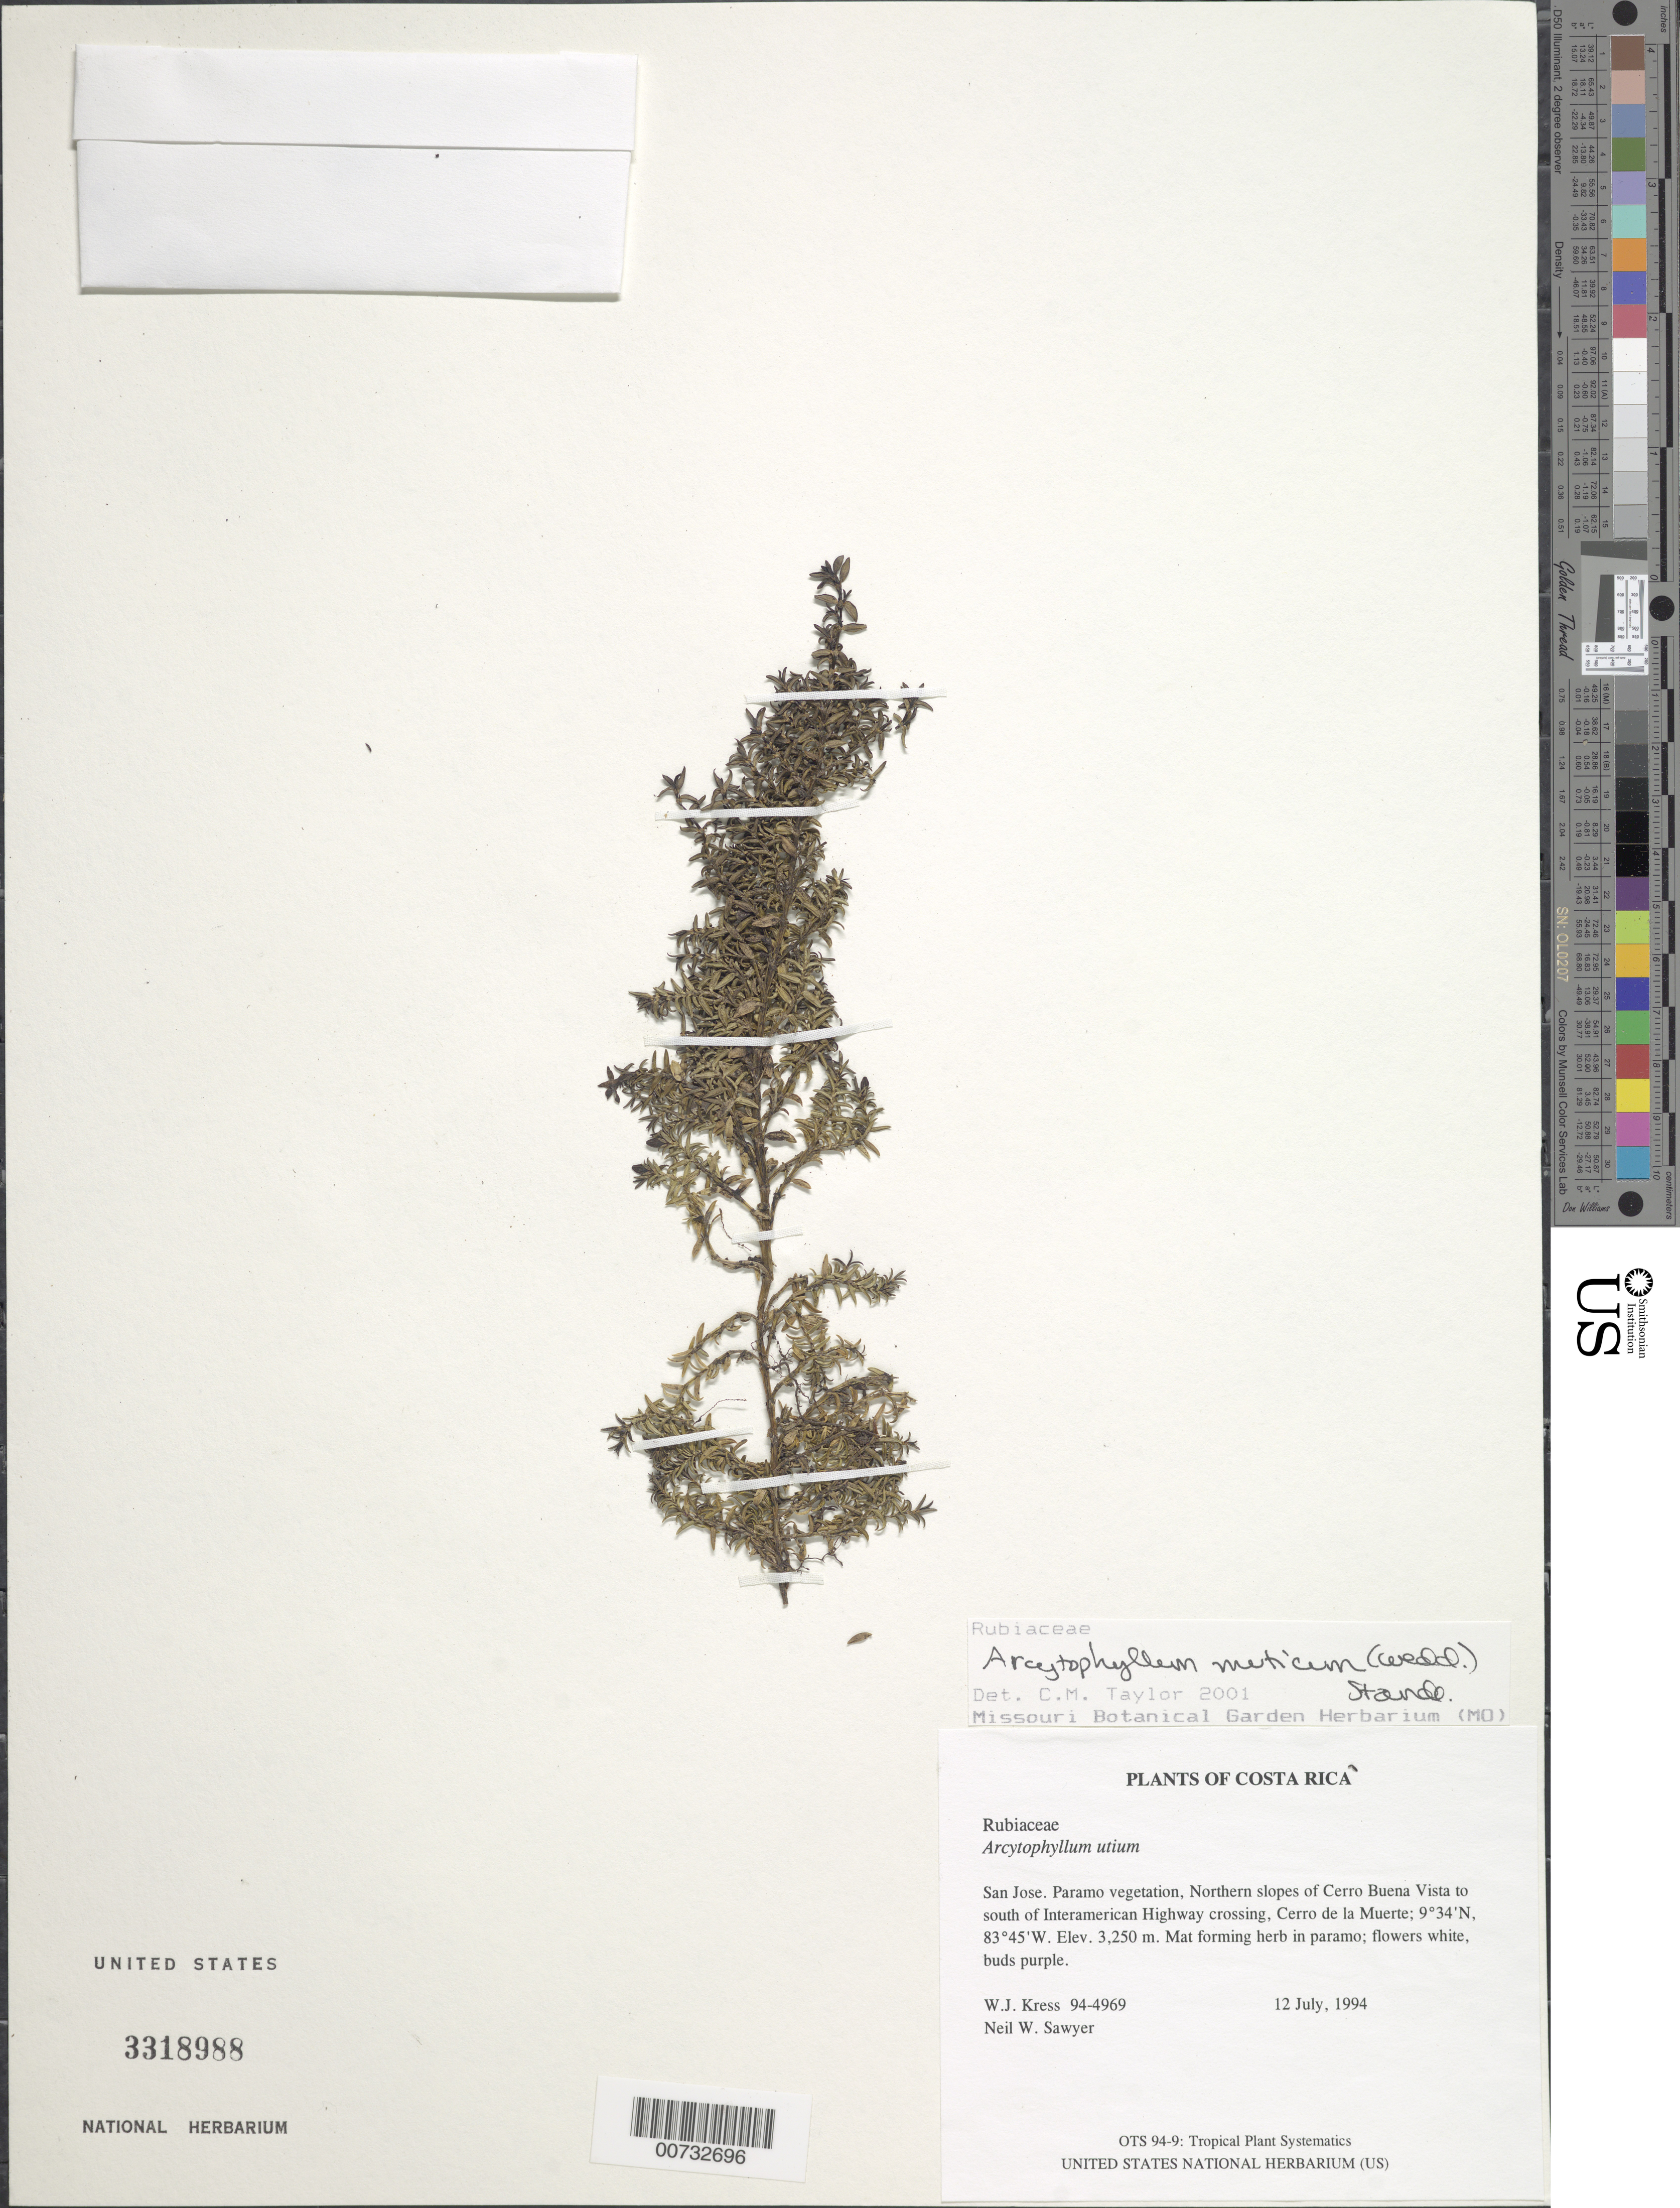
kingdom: Plantae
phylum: Tracheophyta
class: Magnoliopsida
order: Gentianales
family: Rubiaceae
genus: Arcytophyllum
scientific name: Arcytophyllum muticum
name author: (Wedd.) Standl.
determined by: Taylor, Charlotte M.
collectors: W. J. Kress & N. W. Sawyer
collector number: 94-4969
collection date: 1994-07-12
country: Costa Rica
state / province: San Jose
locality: Paramo vegetation, Northern slopes of Cerro Buena Vista to south of Interamerican Highway crossing, Cerro de la Muerte.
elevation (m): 3250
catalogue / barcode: US 3318988